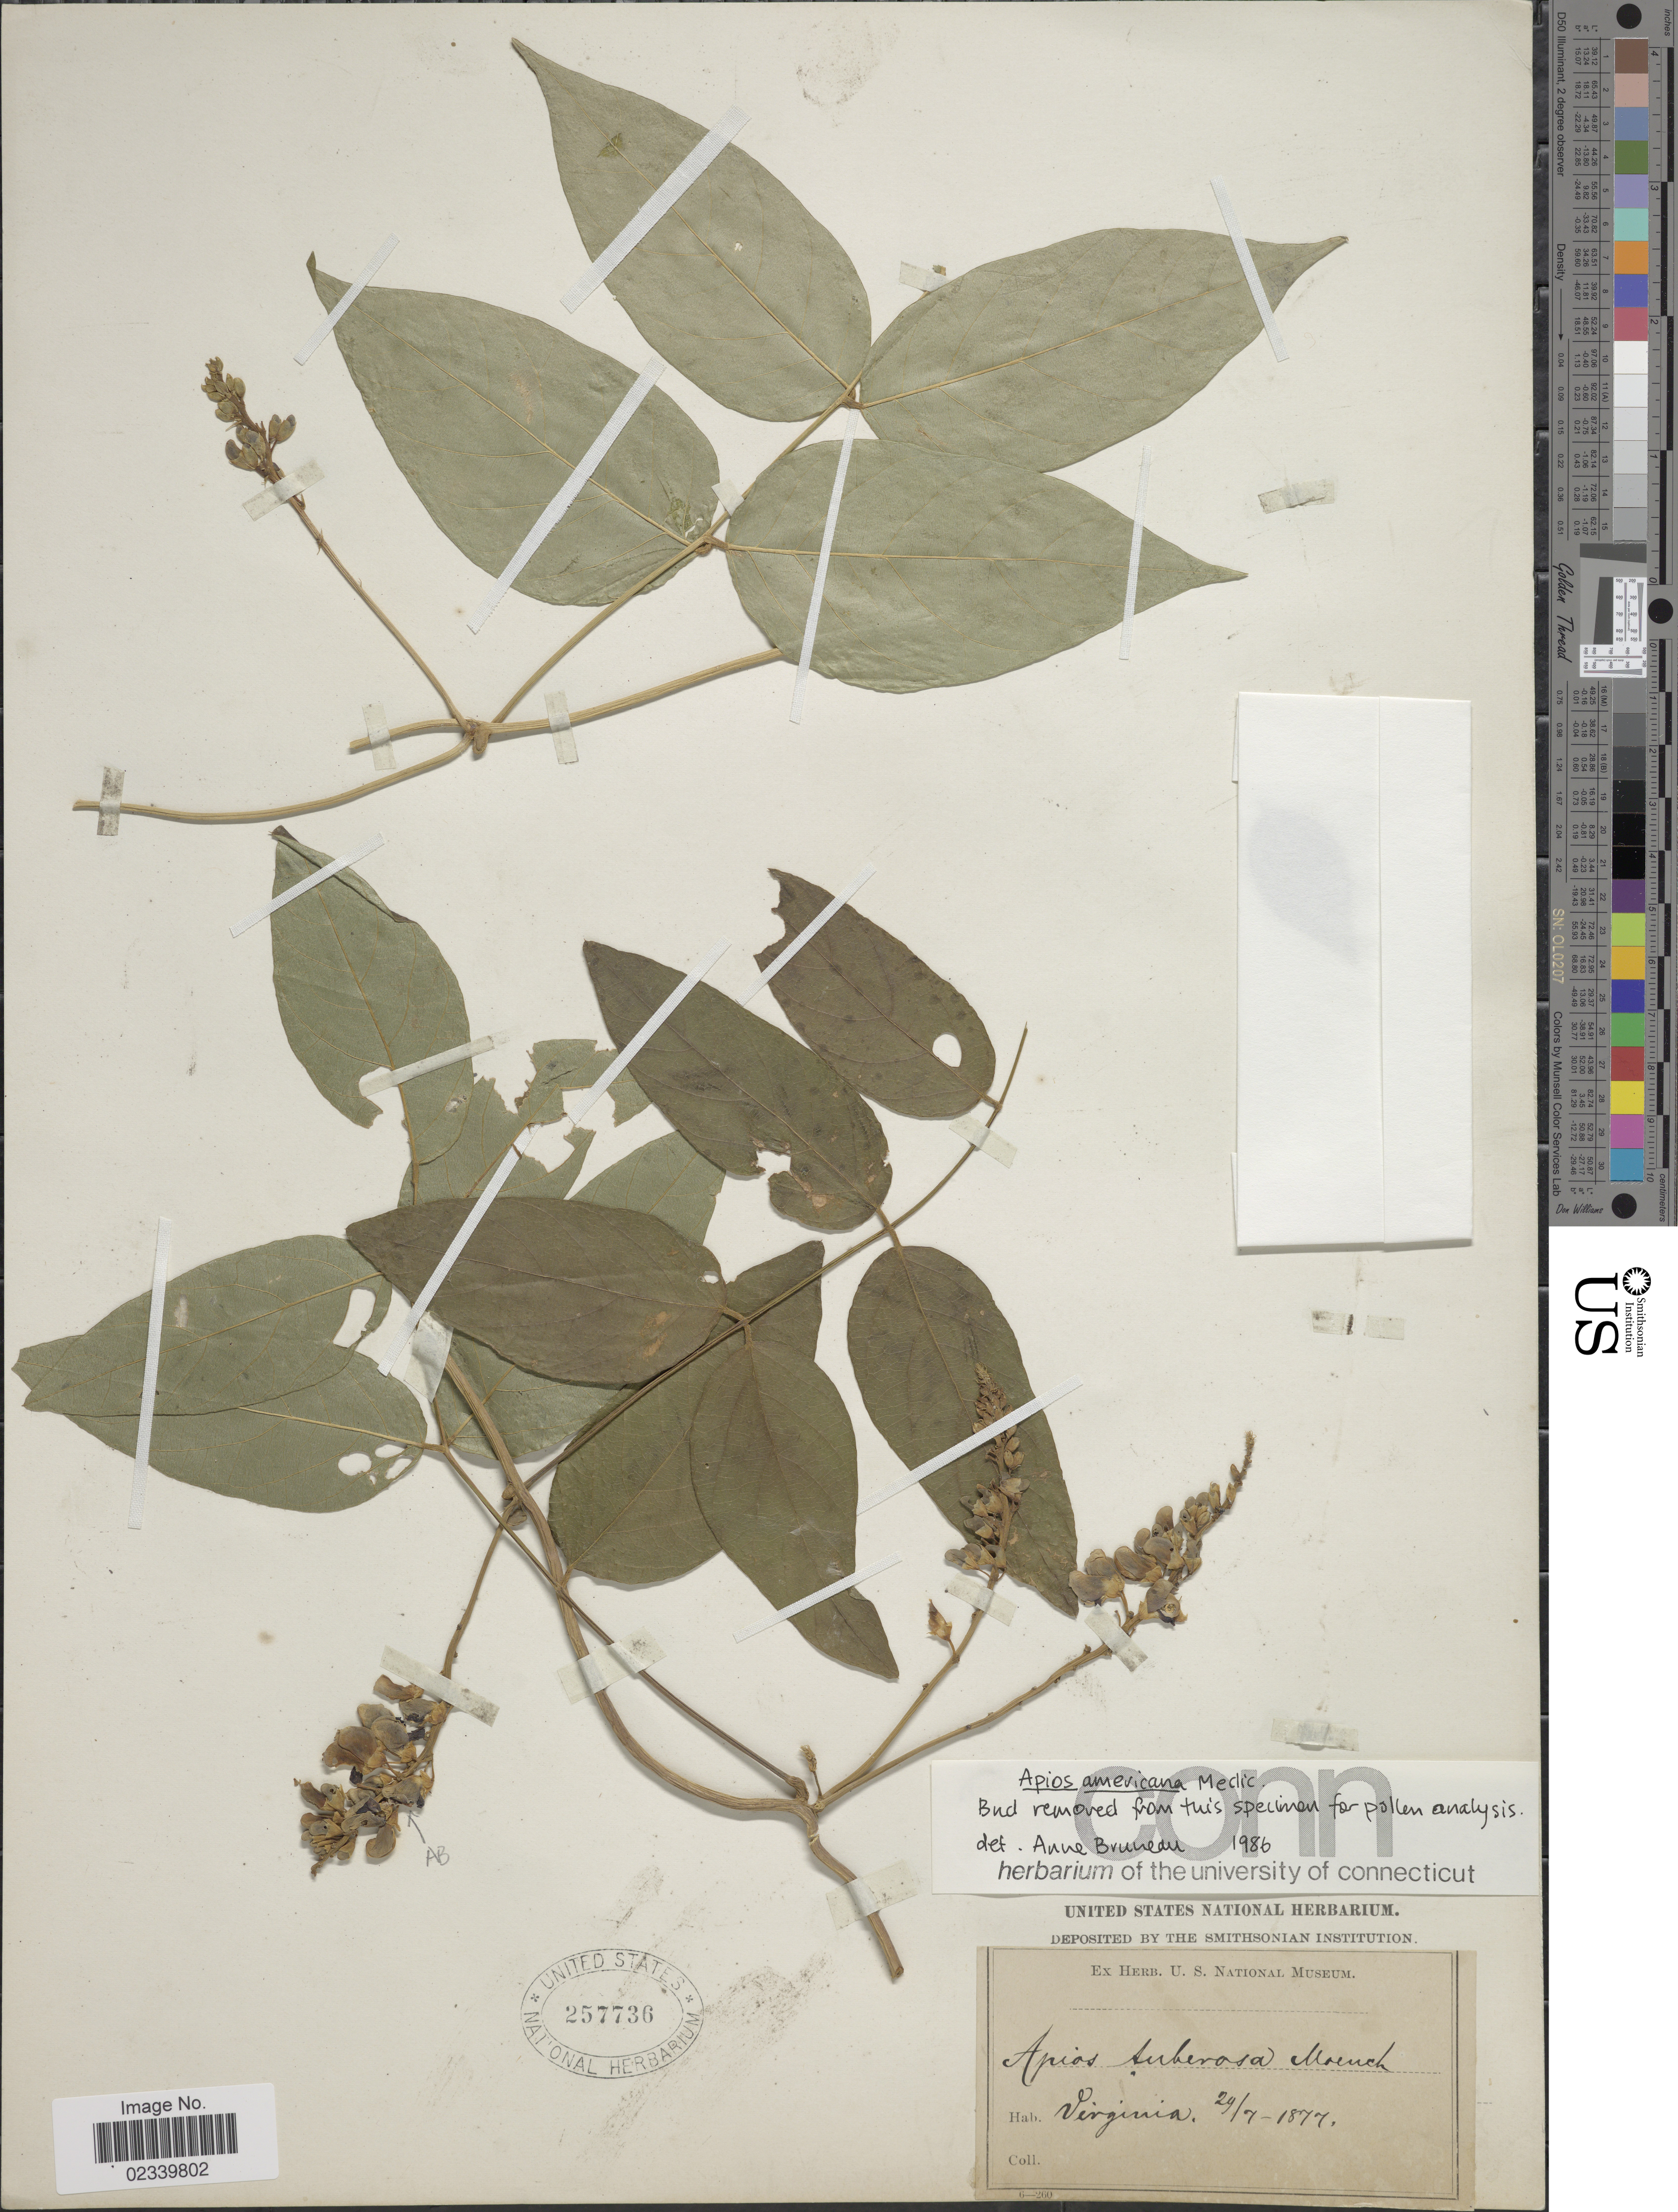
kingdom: Plantae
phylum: Tracheophyta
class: Magnoliopsida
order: Fabales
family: Fabaceae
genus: Apios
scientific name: Apios americana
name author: Medik.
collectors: United States National Museum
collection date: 1877-07-29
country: United States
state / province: Virginia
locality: Virginia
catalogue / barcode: US 257736